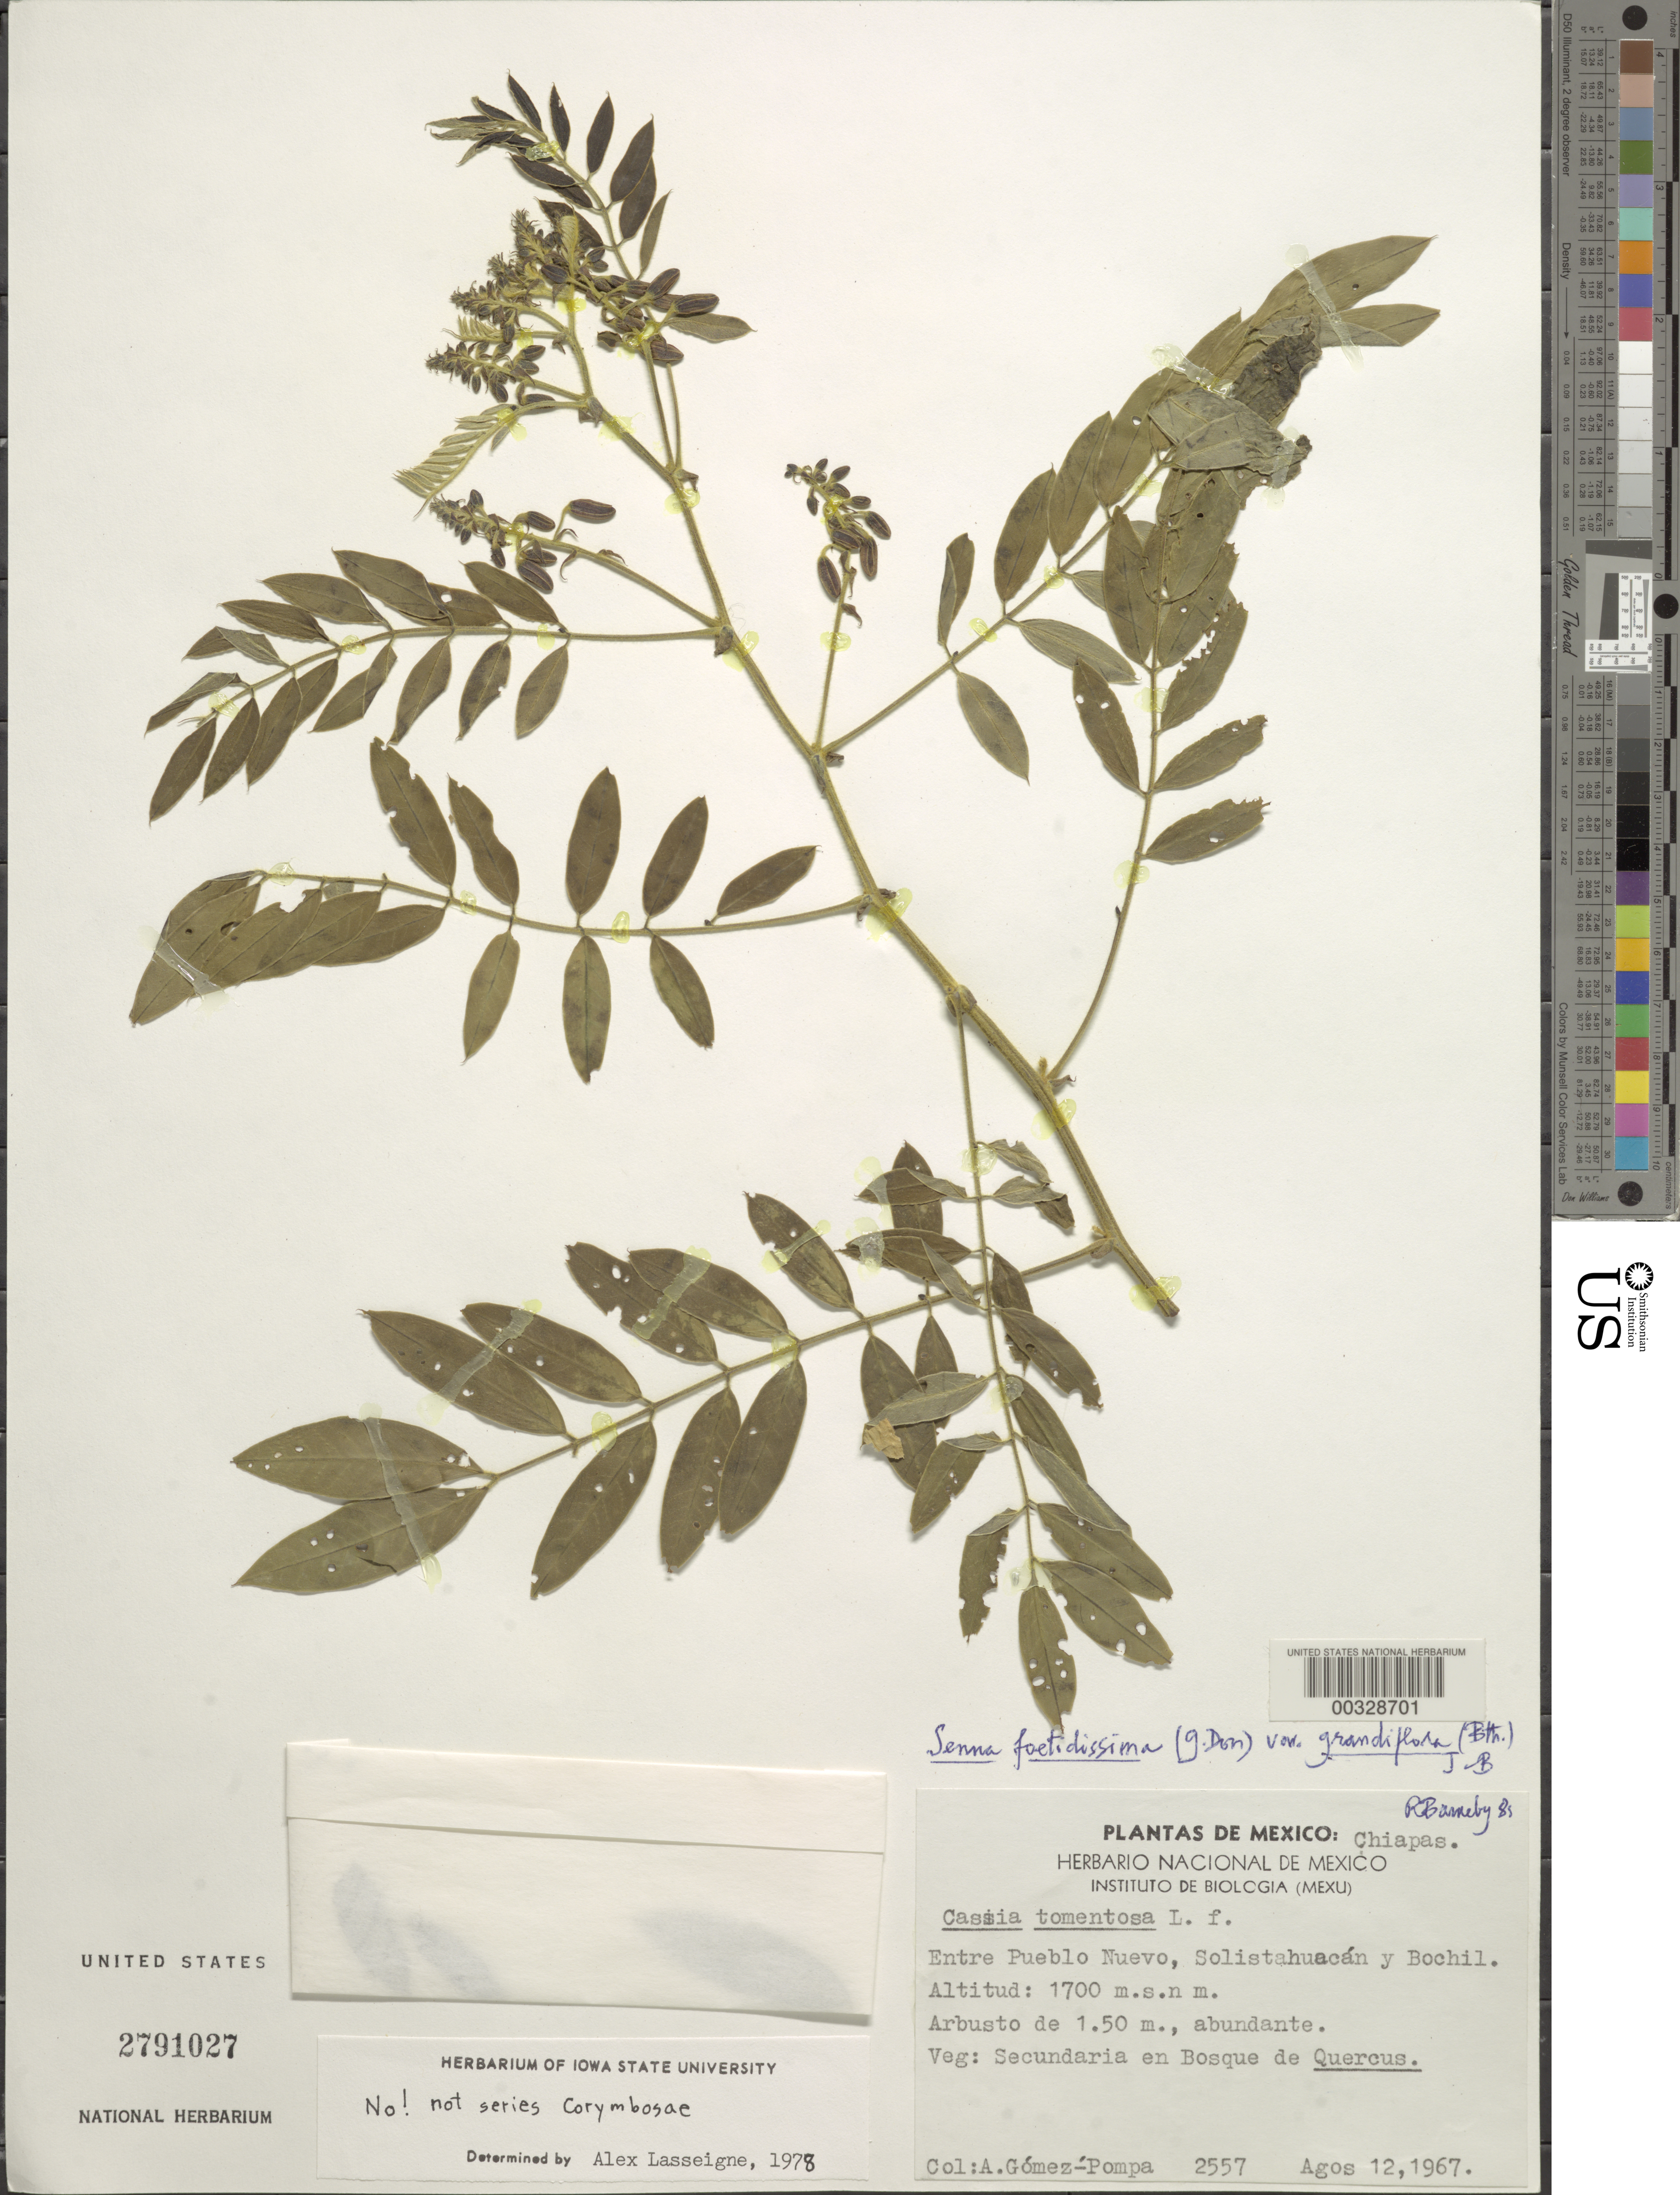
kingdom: Plantae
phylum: Tracheophyta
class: Magnoliopsida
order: Fabales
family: Fabaceae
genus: Senna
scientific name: Senna foetidissima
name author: (Ruiz & Pav. ex G. Don) H.S. Irwin & Barneby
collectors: A. Gómez Pompa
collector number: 2557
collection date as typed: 12 Aug 1967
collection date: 1967-08-12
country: Mexico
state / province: Chiapas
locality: Between Pueblo Nuevo Solistahuacán and Bochil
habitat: Secondary forest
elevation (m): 1700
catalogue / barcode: US 2791027